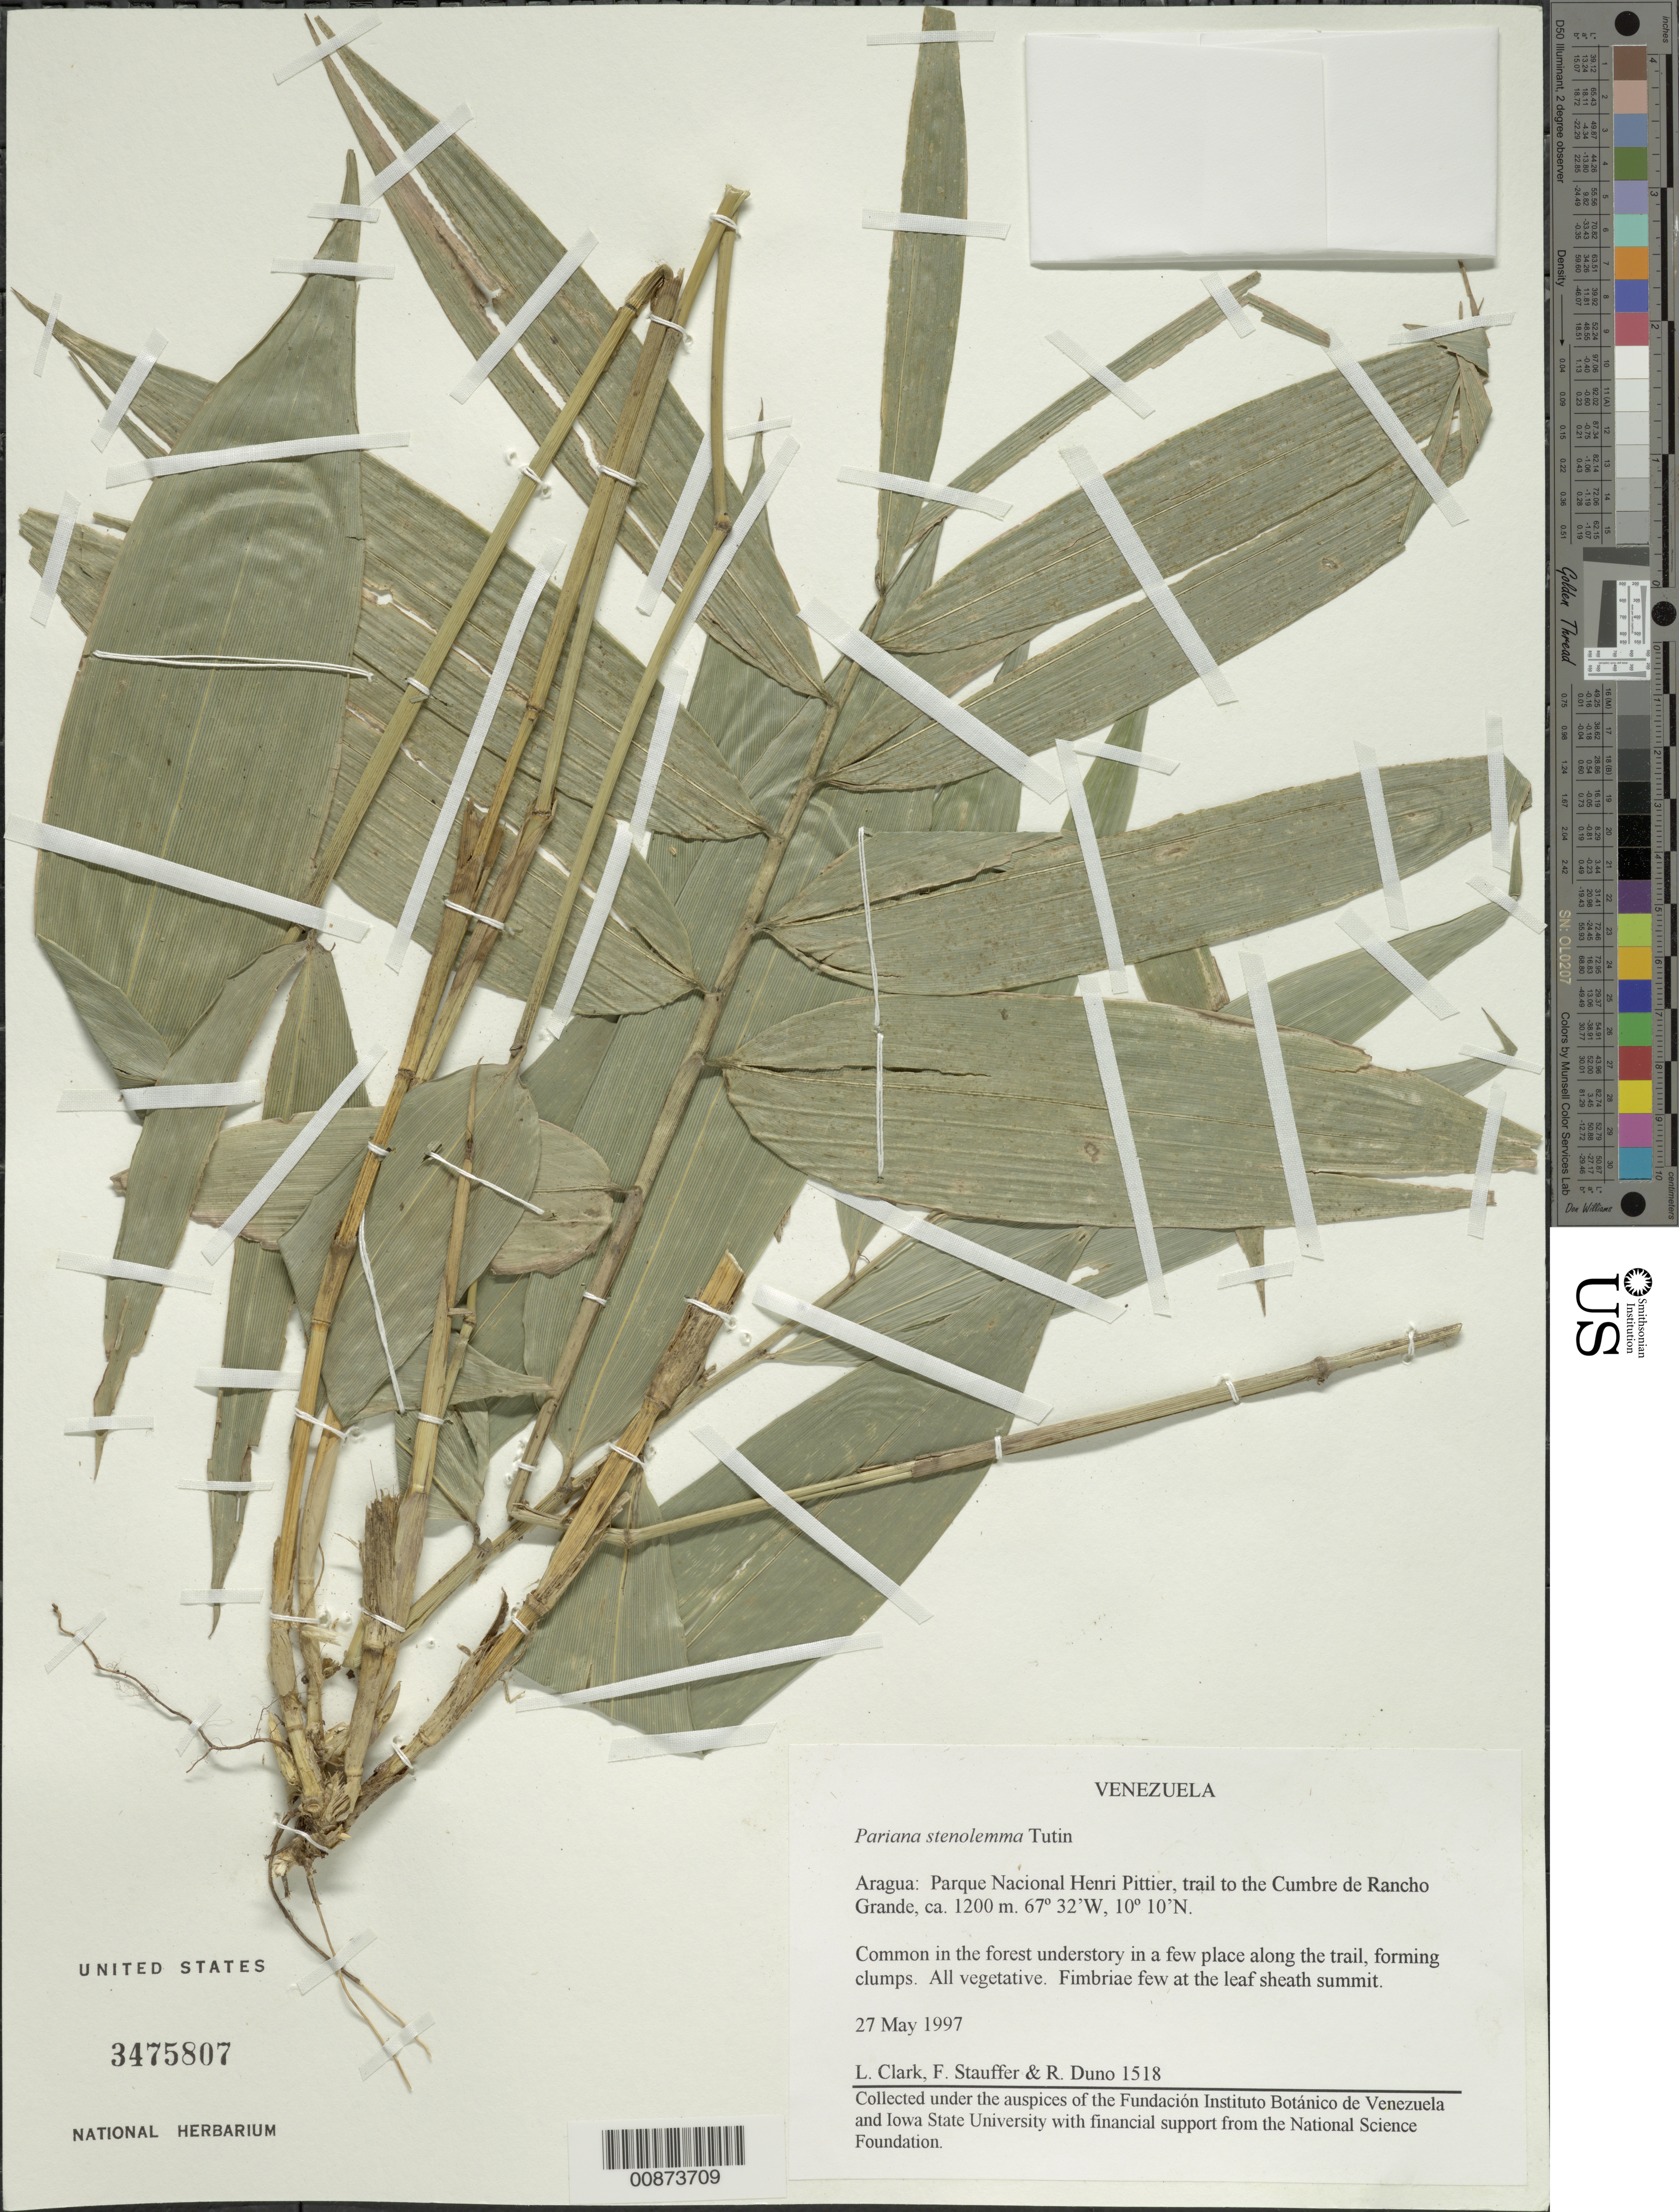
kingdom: Plantae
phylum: Tracheophyta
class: Liliopsida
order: Poales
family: Poaceae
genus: Pariana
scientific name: Pariana stenolemma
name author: Tutin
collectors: L. G. Clark, F. W. Stauffer & R. Duno de Stefano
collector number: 1518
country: Venezuela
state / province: Aragua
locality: Parque Nacional Henri Pittier, trail to the Cumbre de Rancho Grande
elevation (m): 1200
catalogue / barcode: US 3475807